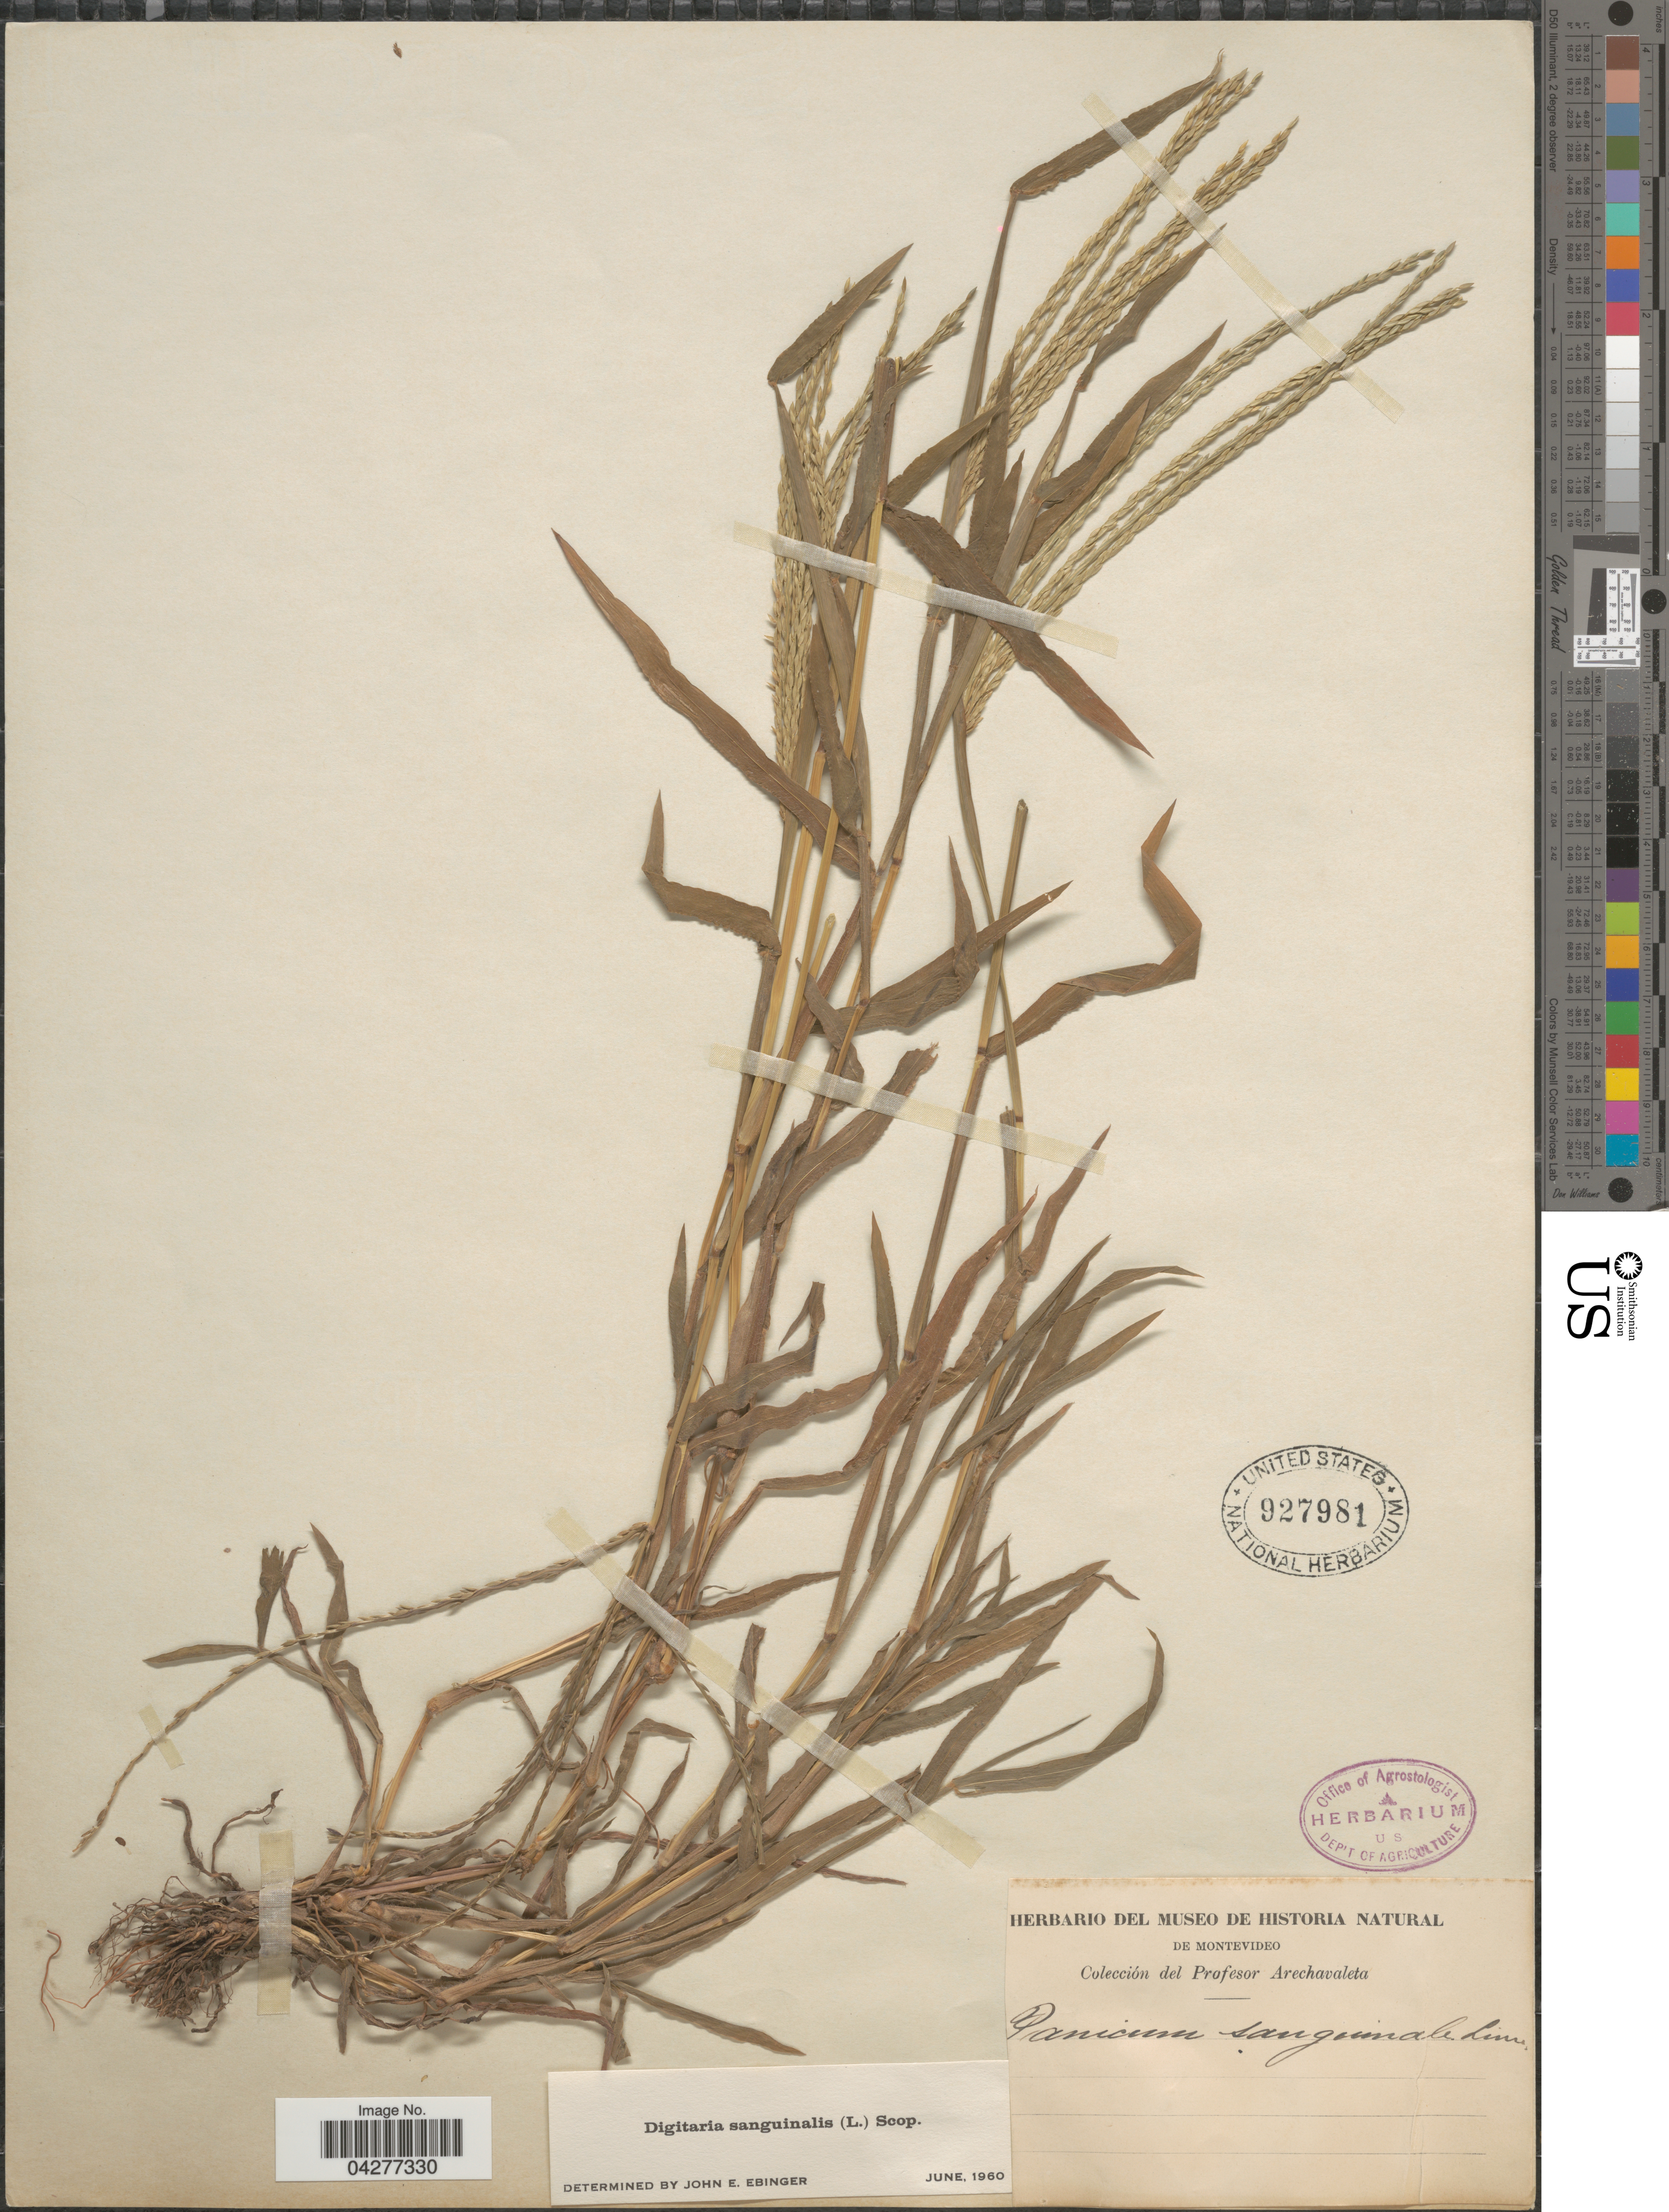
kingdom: Plantae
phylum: Tracheophyta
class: Liliopsida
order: Poales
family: Poaceae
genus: Digitaria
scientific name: Digitaria sanguinalis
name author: (L.) Scop.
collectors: Arechavaleta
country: Uruguay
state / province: Montevideo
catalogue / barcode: US 927981